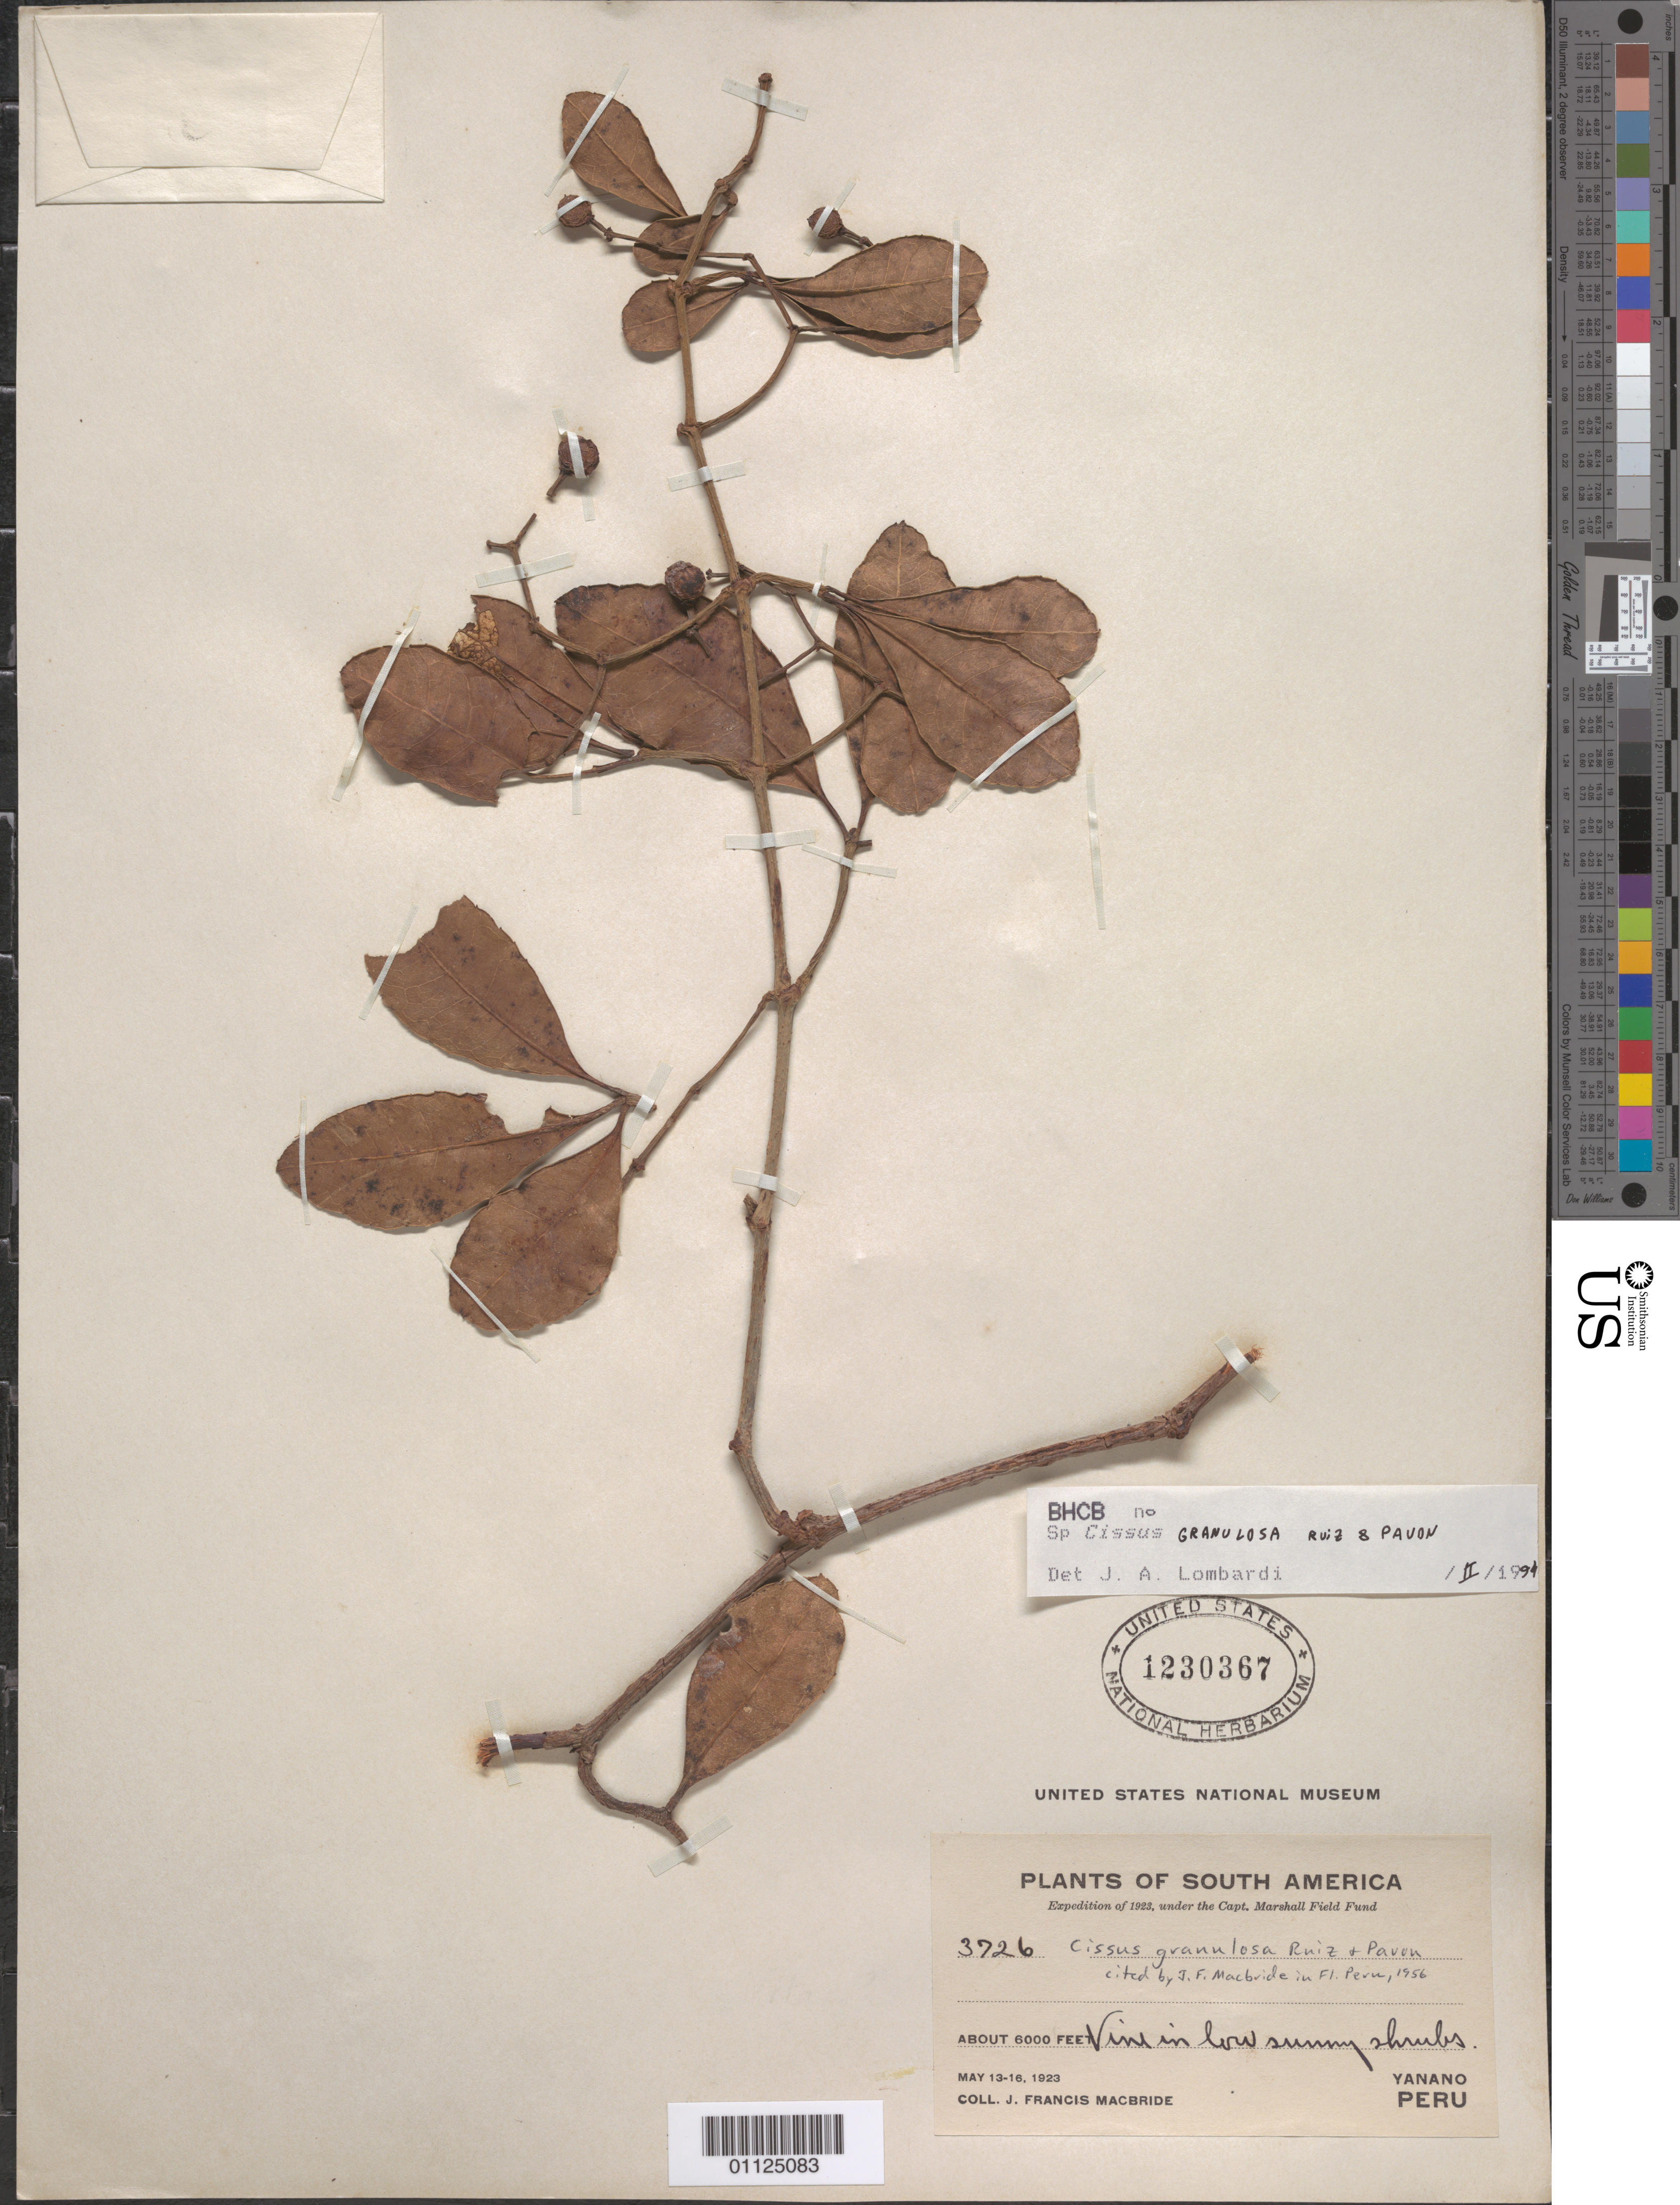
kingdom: Plantae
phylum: Tracheophyta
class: Magnoliopsida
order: Vitales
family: Vitaceae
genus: Clematicissus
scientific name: Clematicissus granulosa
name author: (Ruiz & Pav.) Lombardi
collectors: J. F. Macbride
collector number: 3726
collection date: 1923-05-13/1923-05-15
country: Peru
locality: Yanano.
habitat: Vine in low sunny shrubs.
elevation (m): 1829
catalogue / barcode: US 1230367